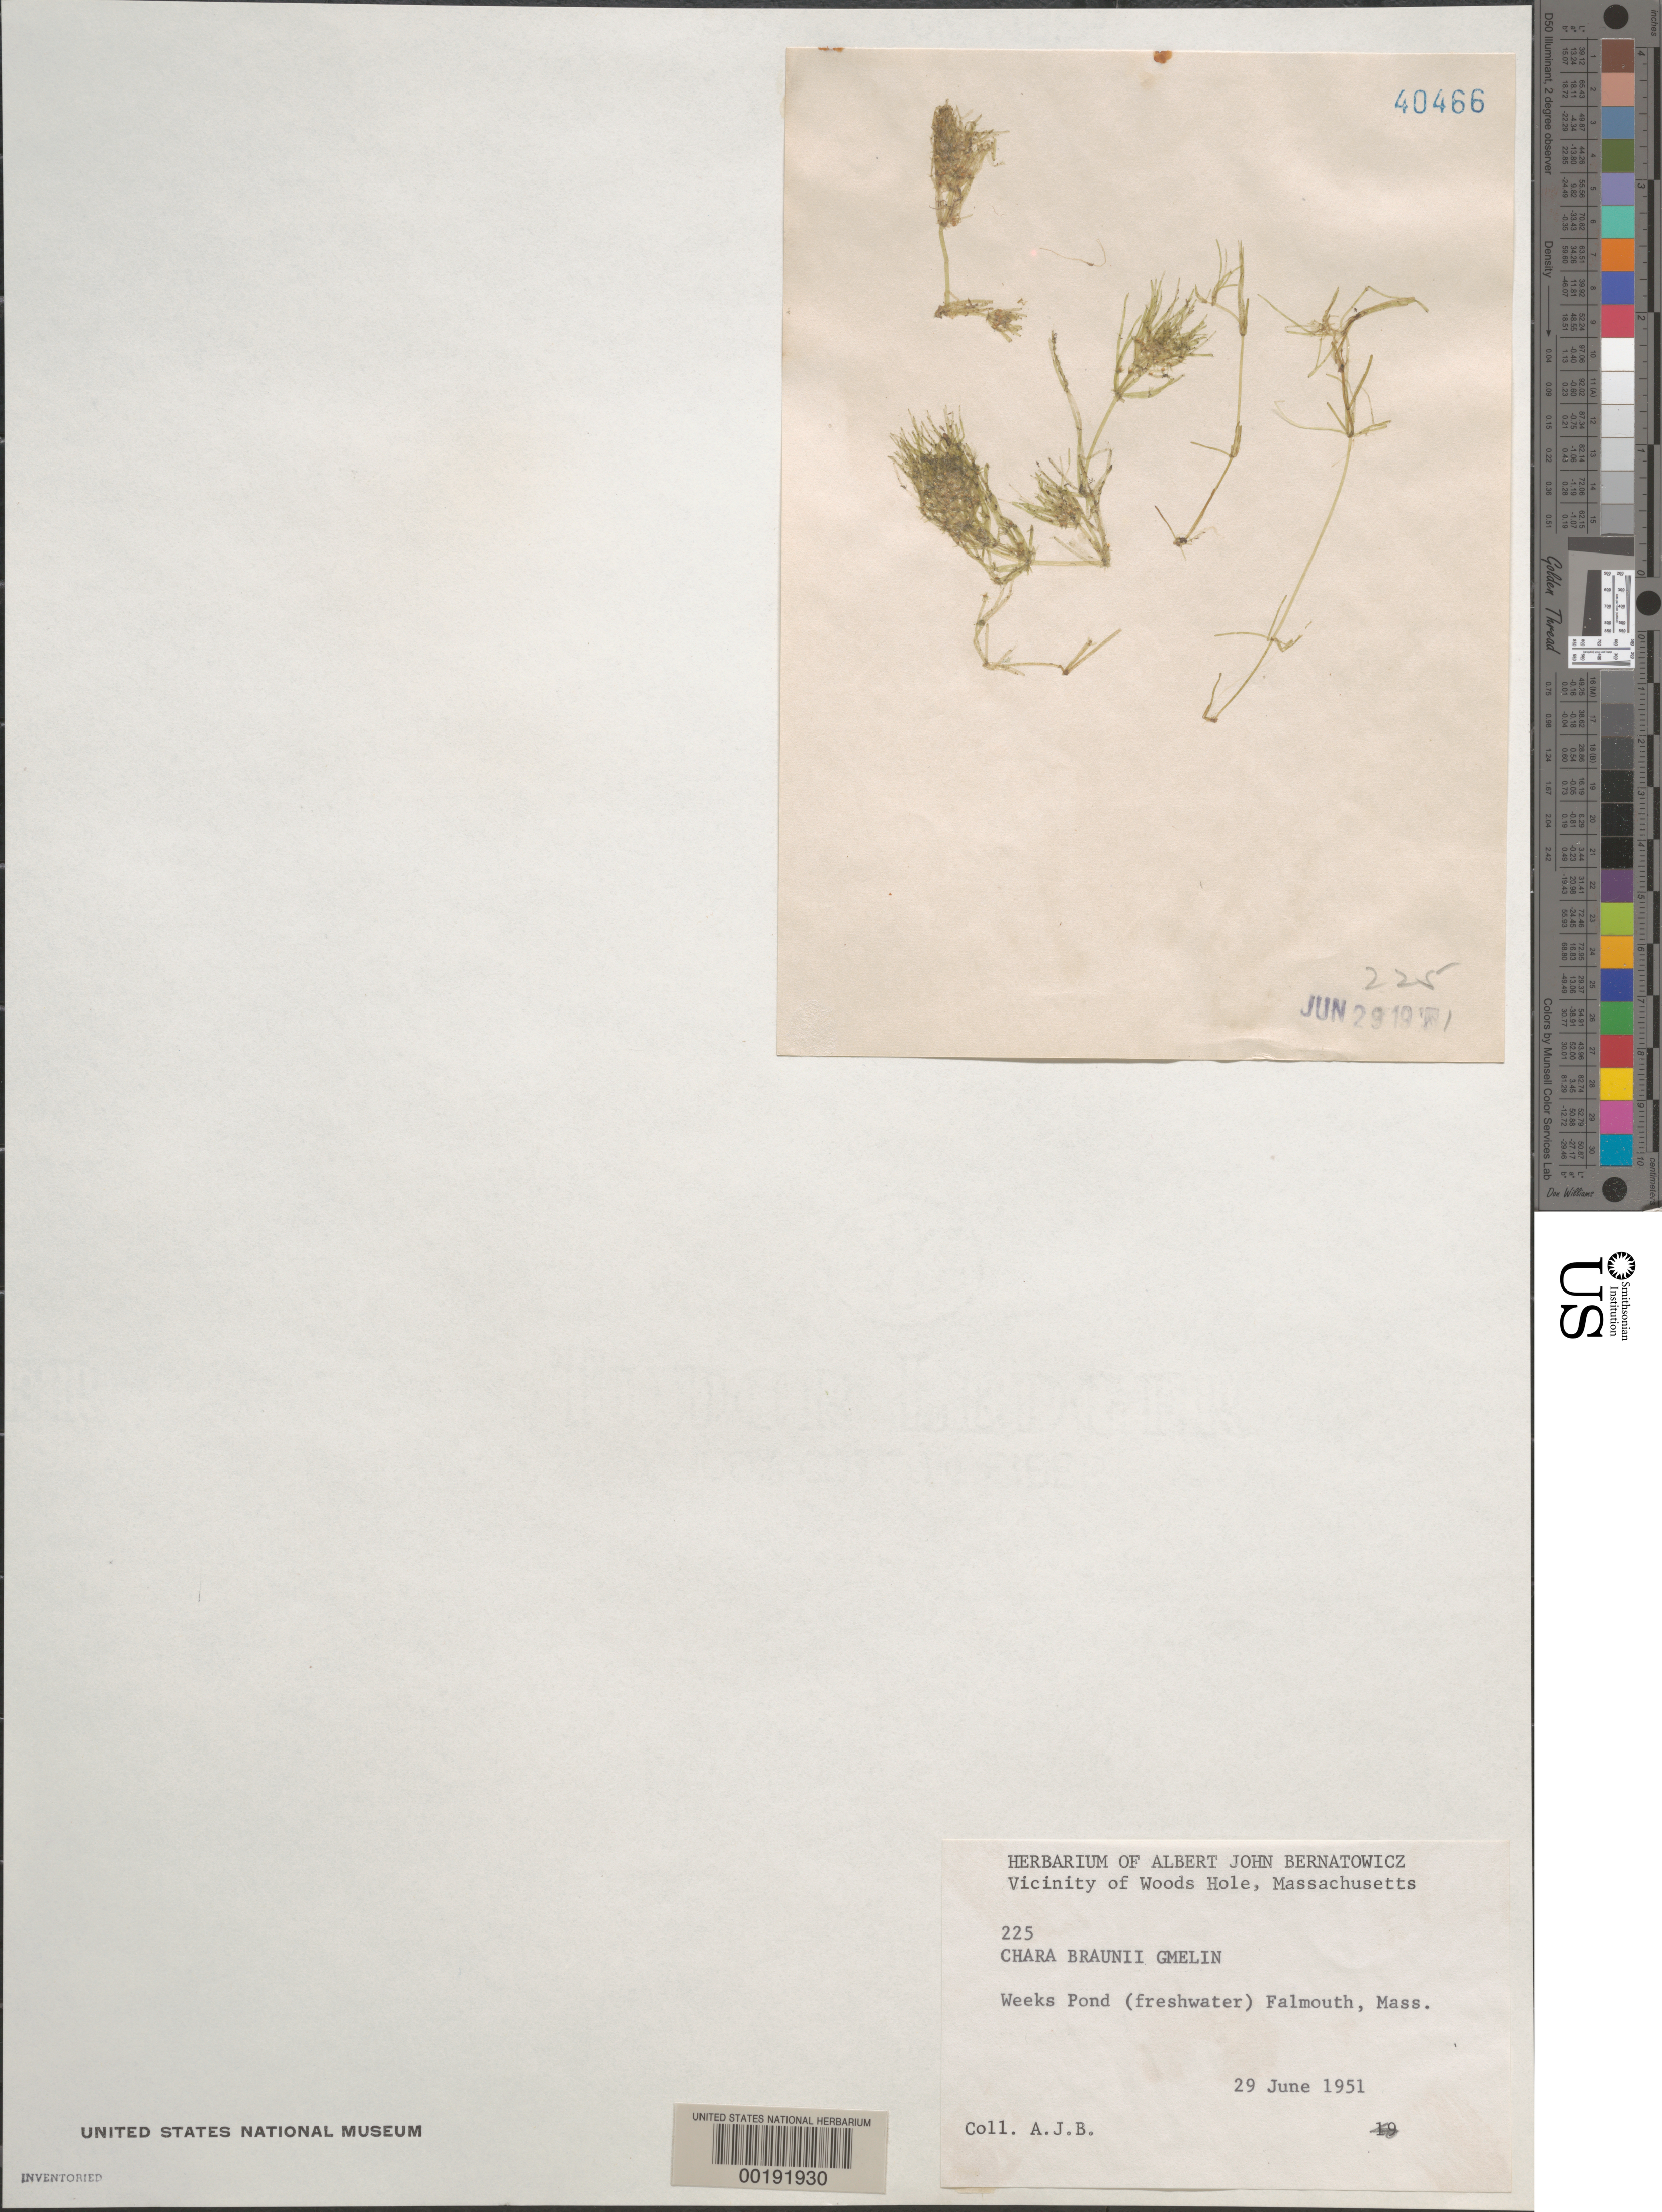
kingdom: Plantae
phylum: Charophyta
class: Charophyceae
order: Charales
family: Characeae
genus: Chara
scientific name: Chara braunii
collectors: A. Bernatowicz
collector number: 225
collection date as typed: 29 Jun 1951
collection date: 1951-06-29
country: United States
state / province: Massachusetts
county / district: Barnstable County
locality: Falmouth, Weeks Pond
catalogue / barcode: US 40466